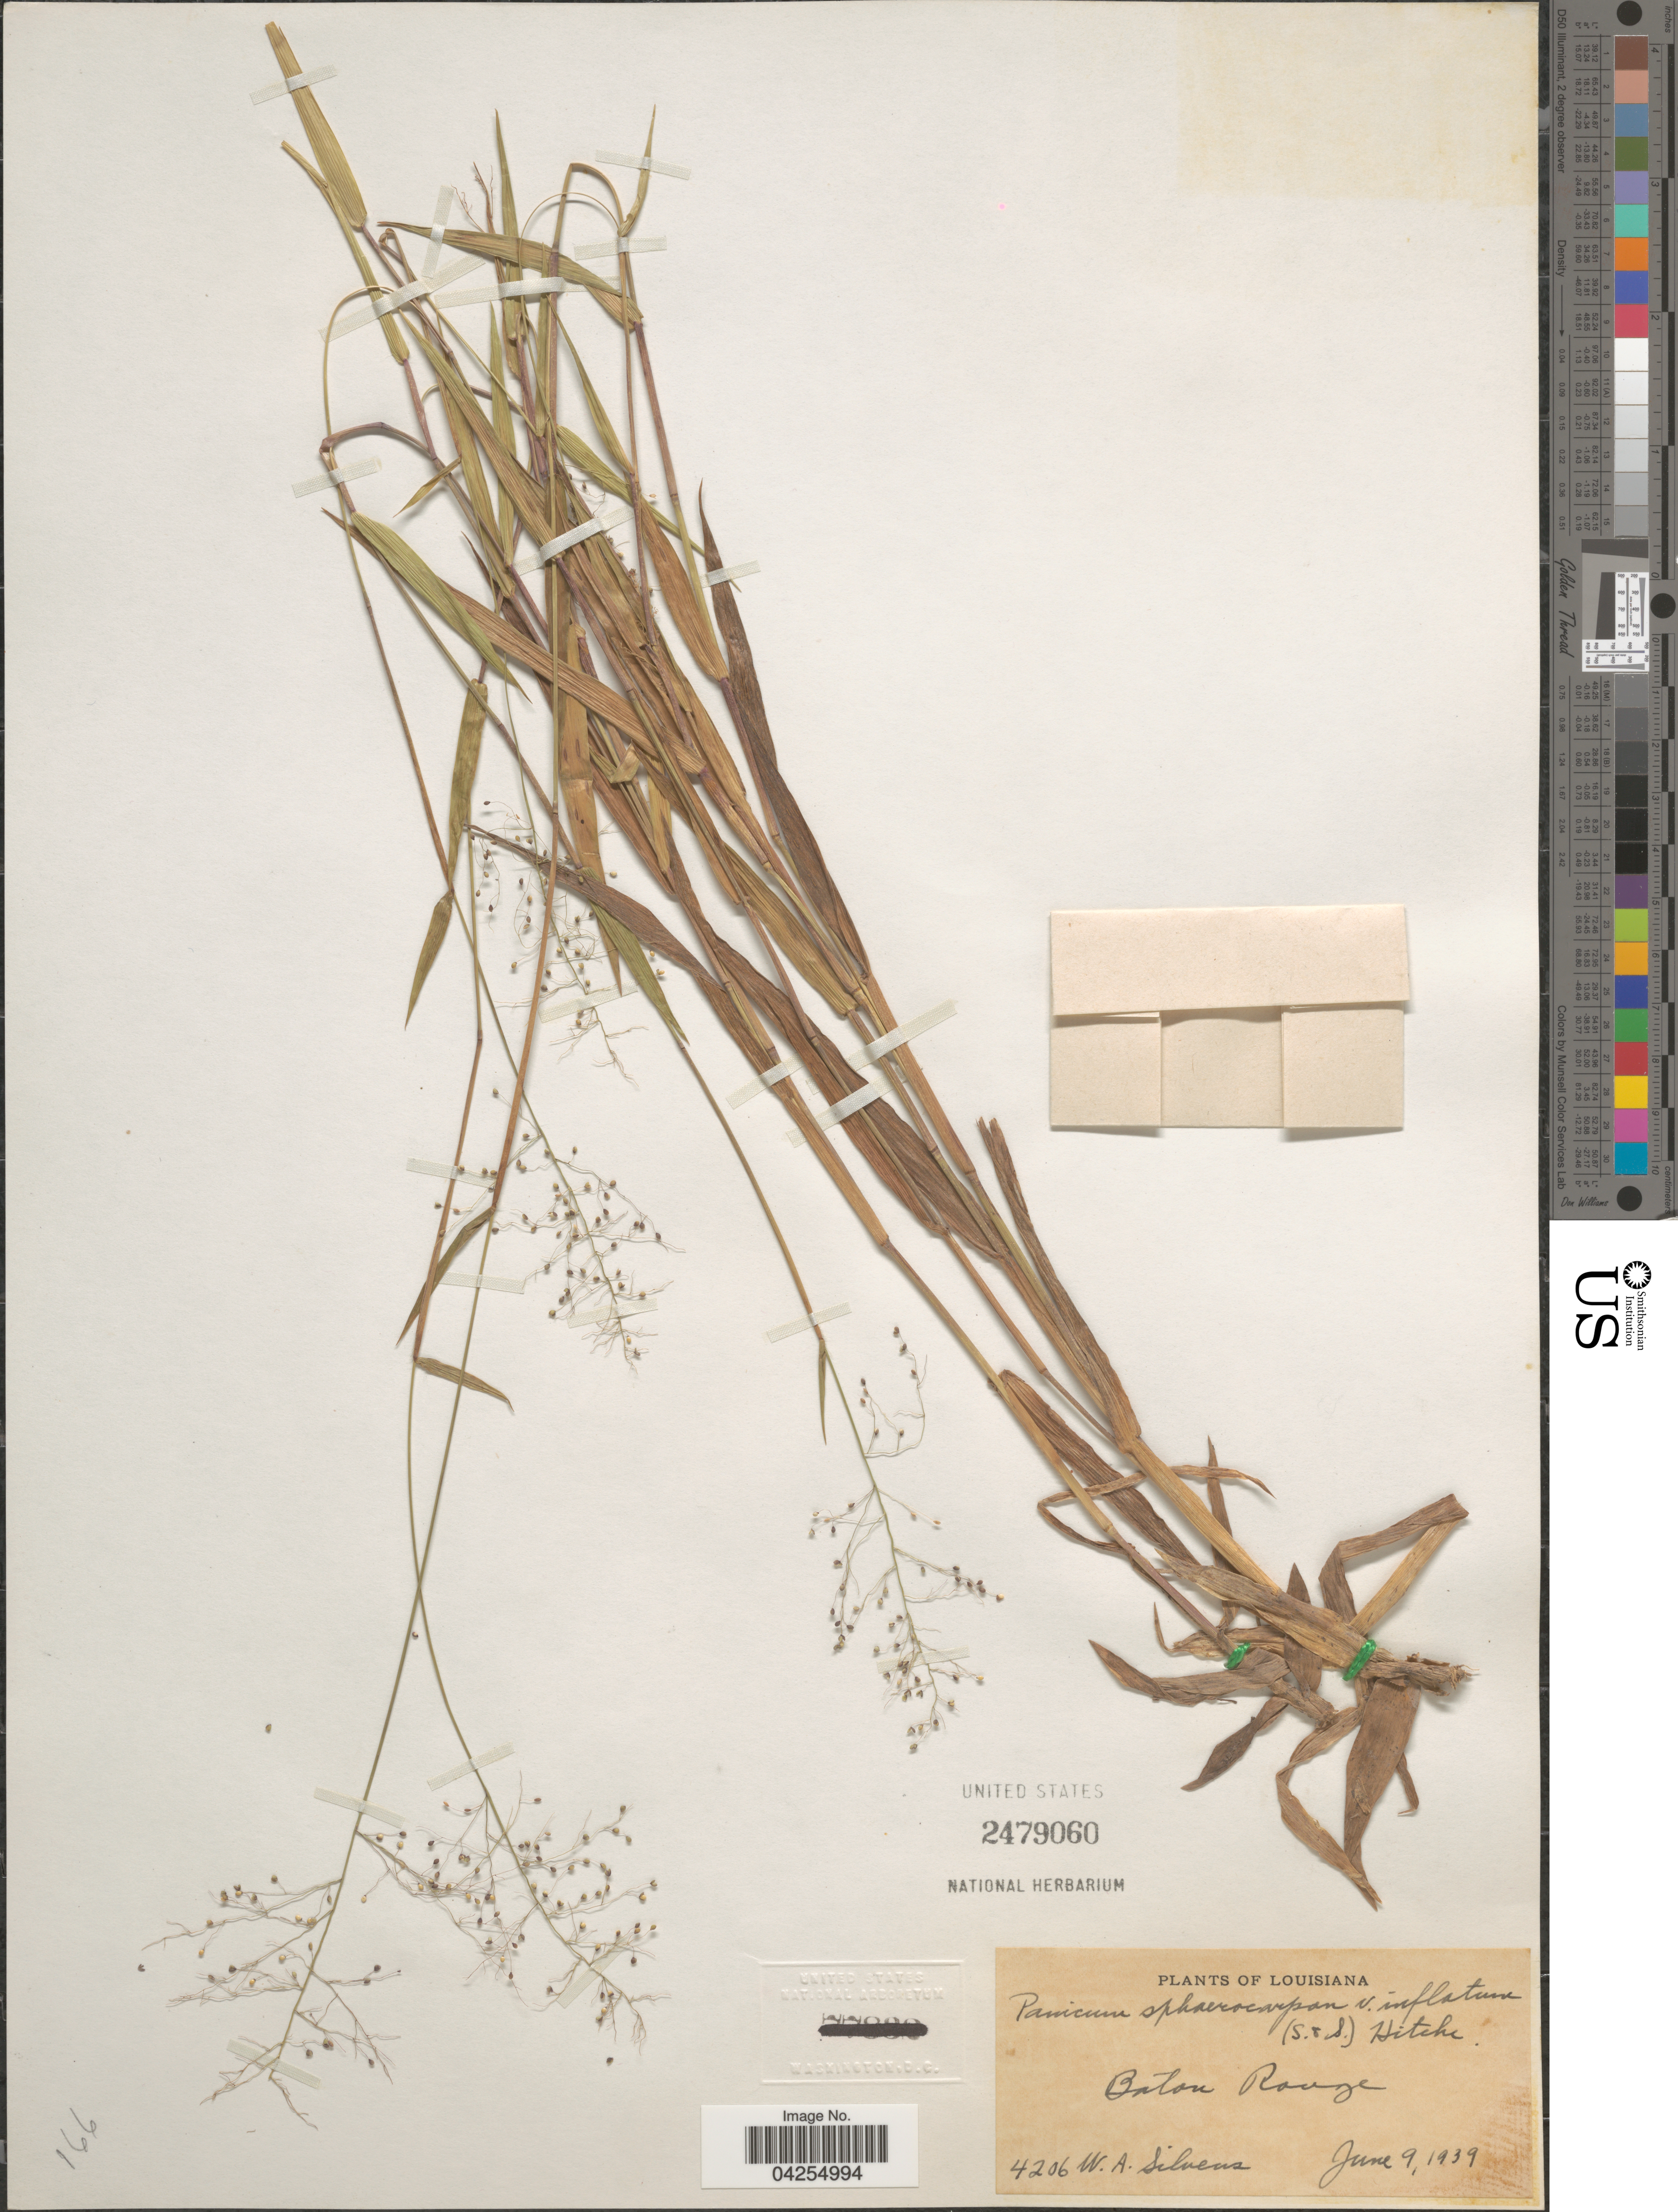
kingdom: Plantae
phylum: Tracheophyta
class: Liliopsida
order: Poales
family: Poaceae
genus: Dichanthelium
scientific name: Dichanthelium dichotomum var. dichotomum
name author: (L.) Gould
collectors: W. Silveus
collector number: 4206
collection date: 1939-06-09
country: United States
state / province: Louisiana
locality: Baton Rouge.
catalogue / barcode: US 2479060